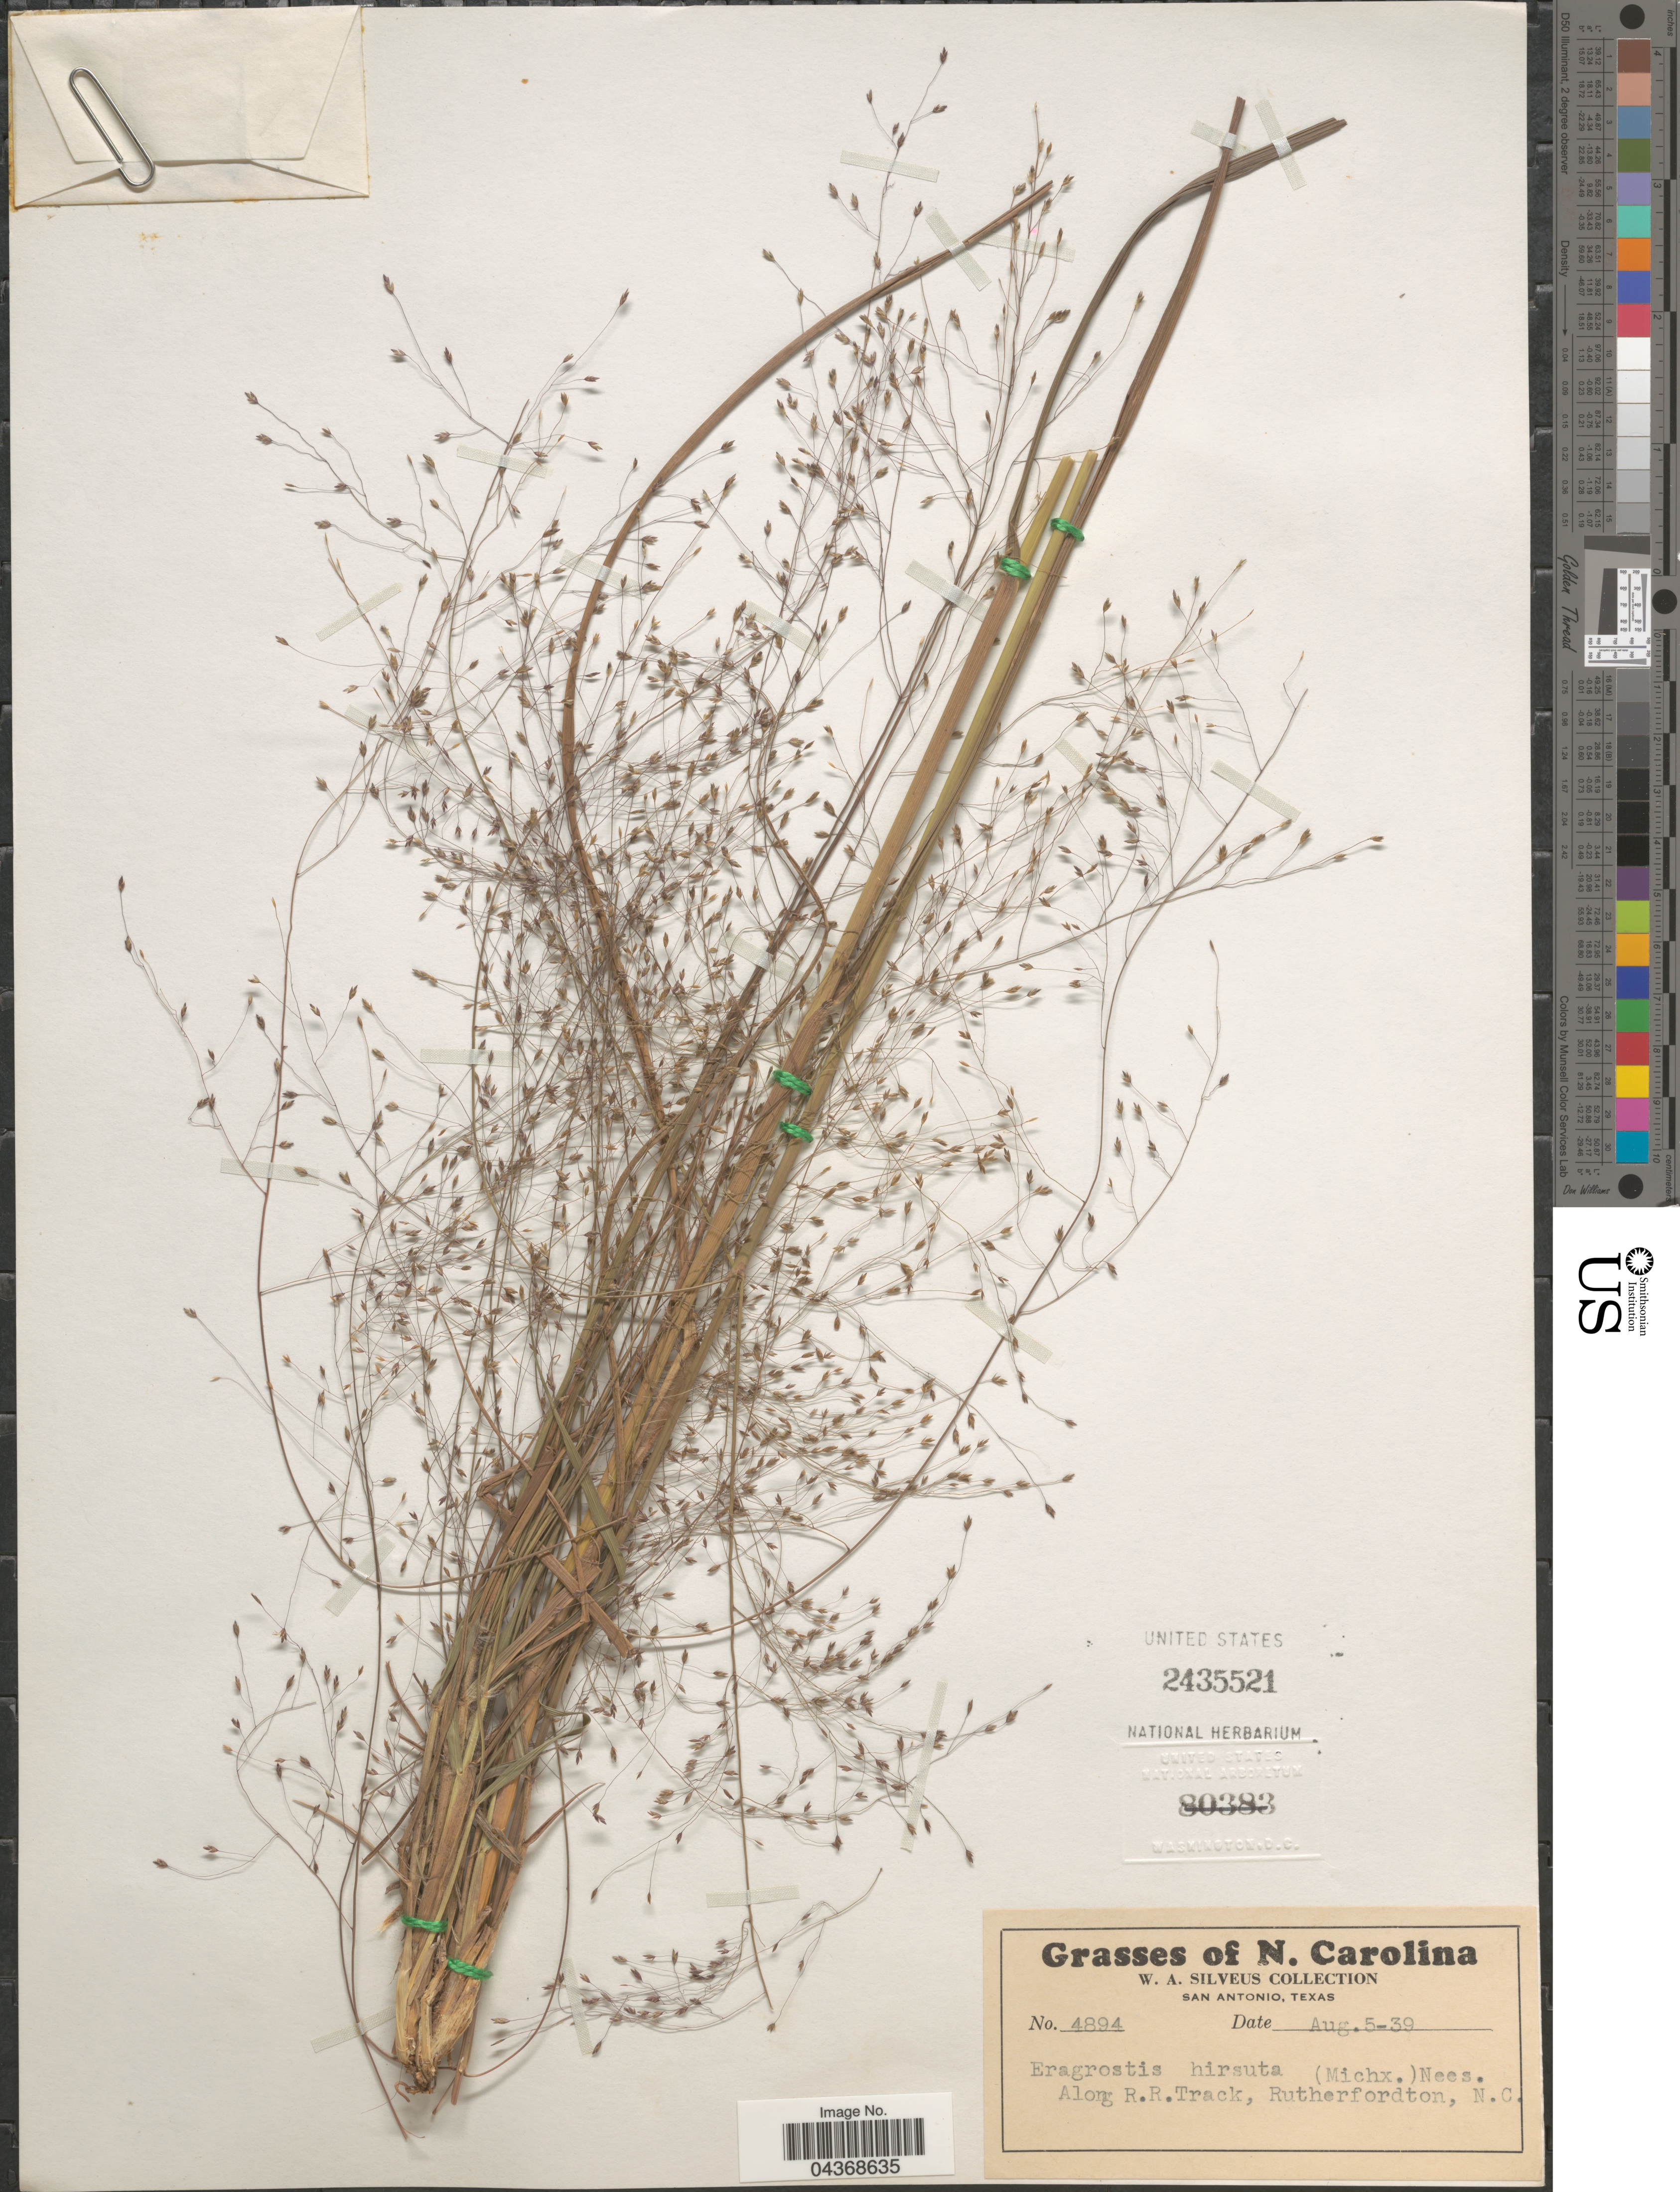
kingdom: Plantae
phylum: Tracheophyta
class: Liliopsida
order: Poales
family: Poaceae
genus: Eragrostis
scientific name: Eragrostis hirsuta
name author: (Michx.) Nees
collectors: W. Silveus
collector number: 4894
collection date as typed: Transcribed d/m/y: 5/8/39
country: United States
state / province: North Carolina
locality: Along R.R.Track, Rutherfordton.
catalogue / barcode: US 2435521